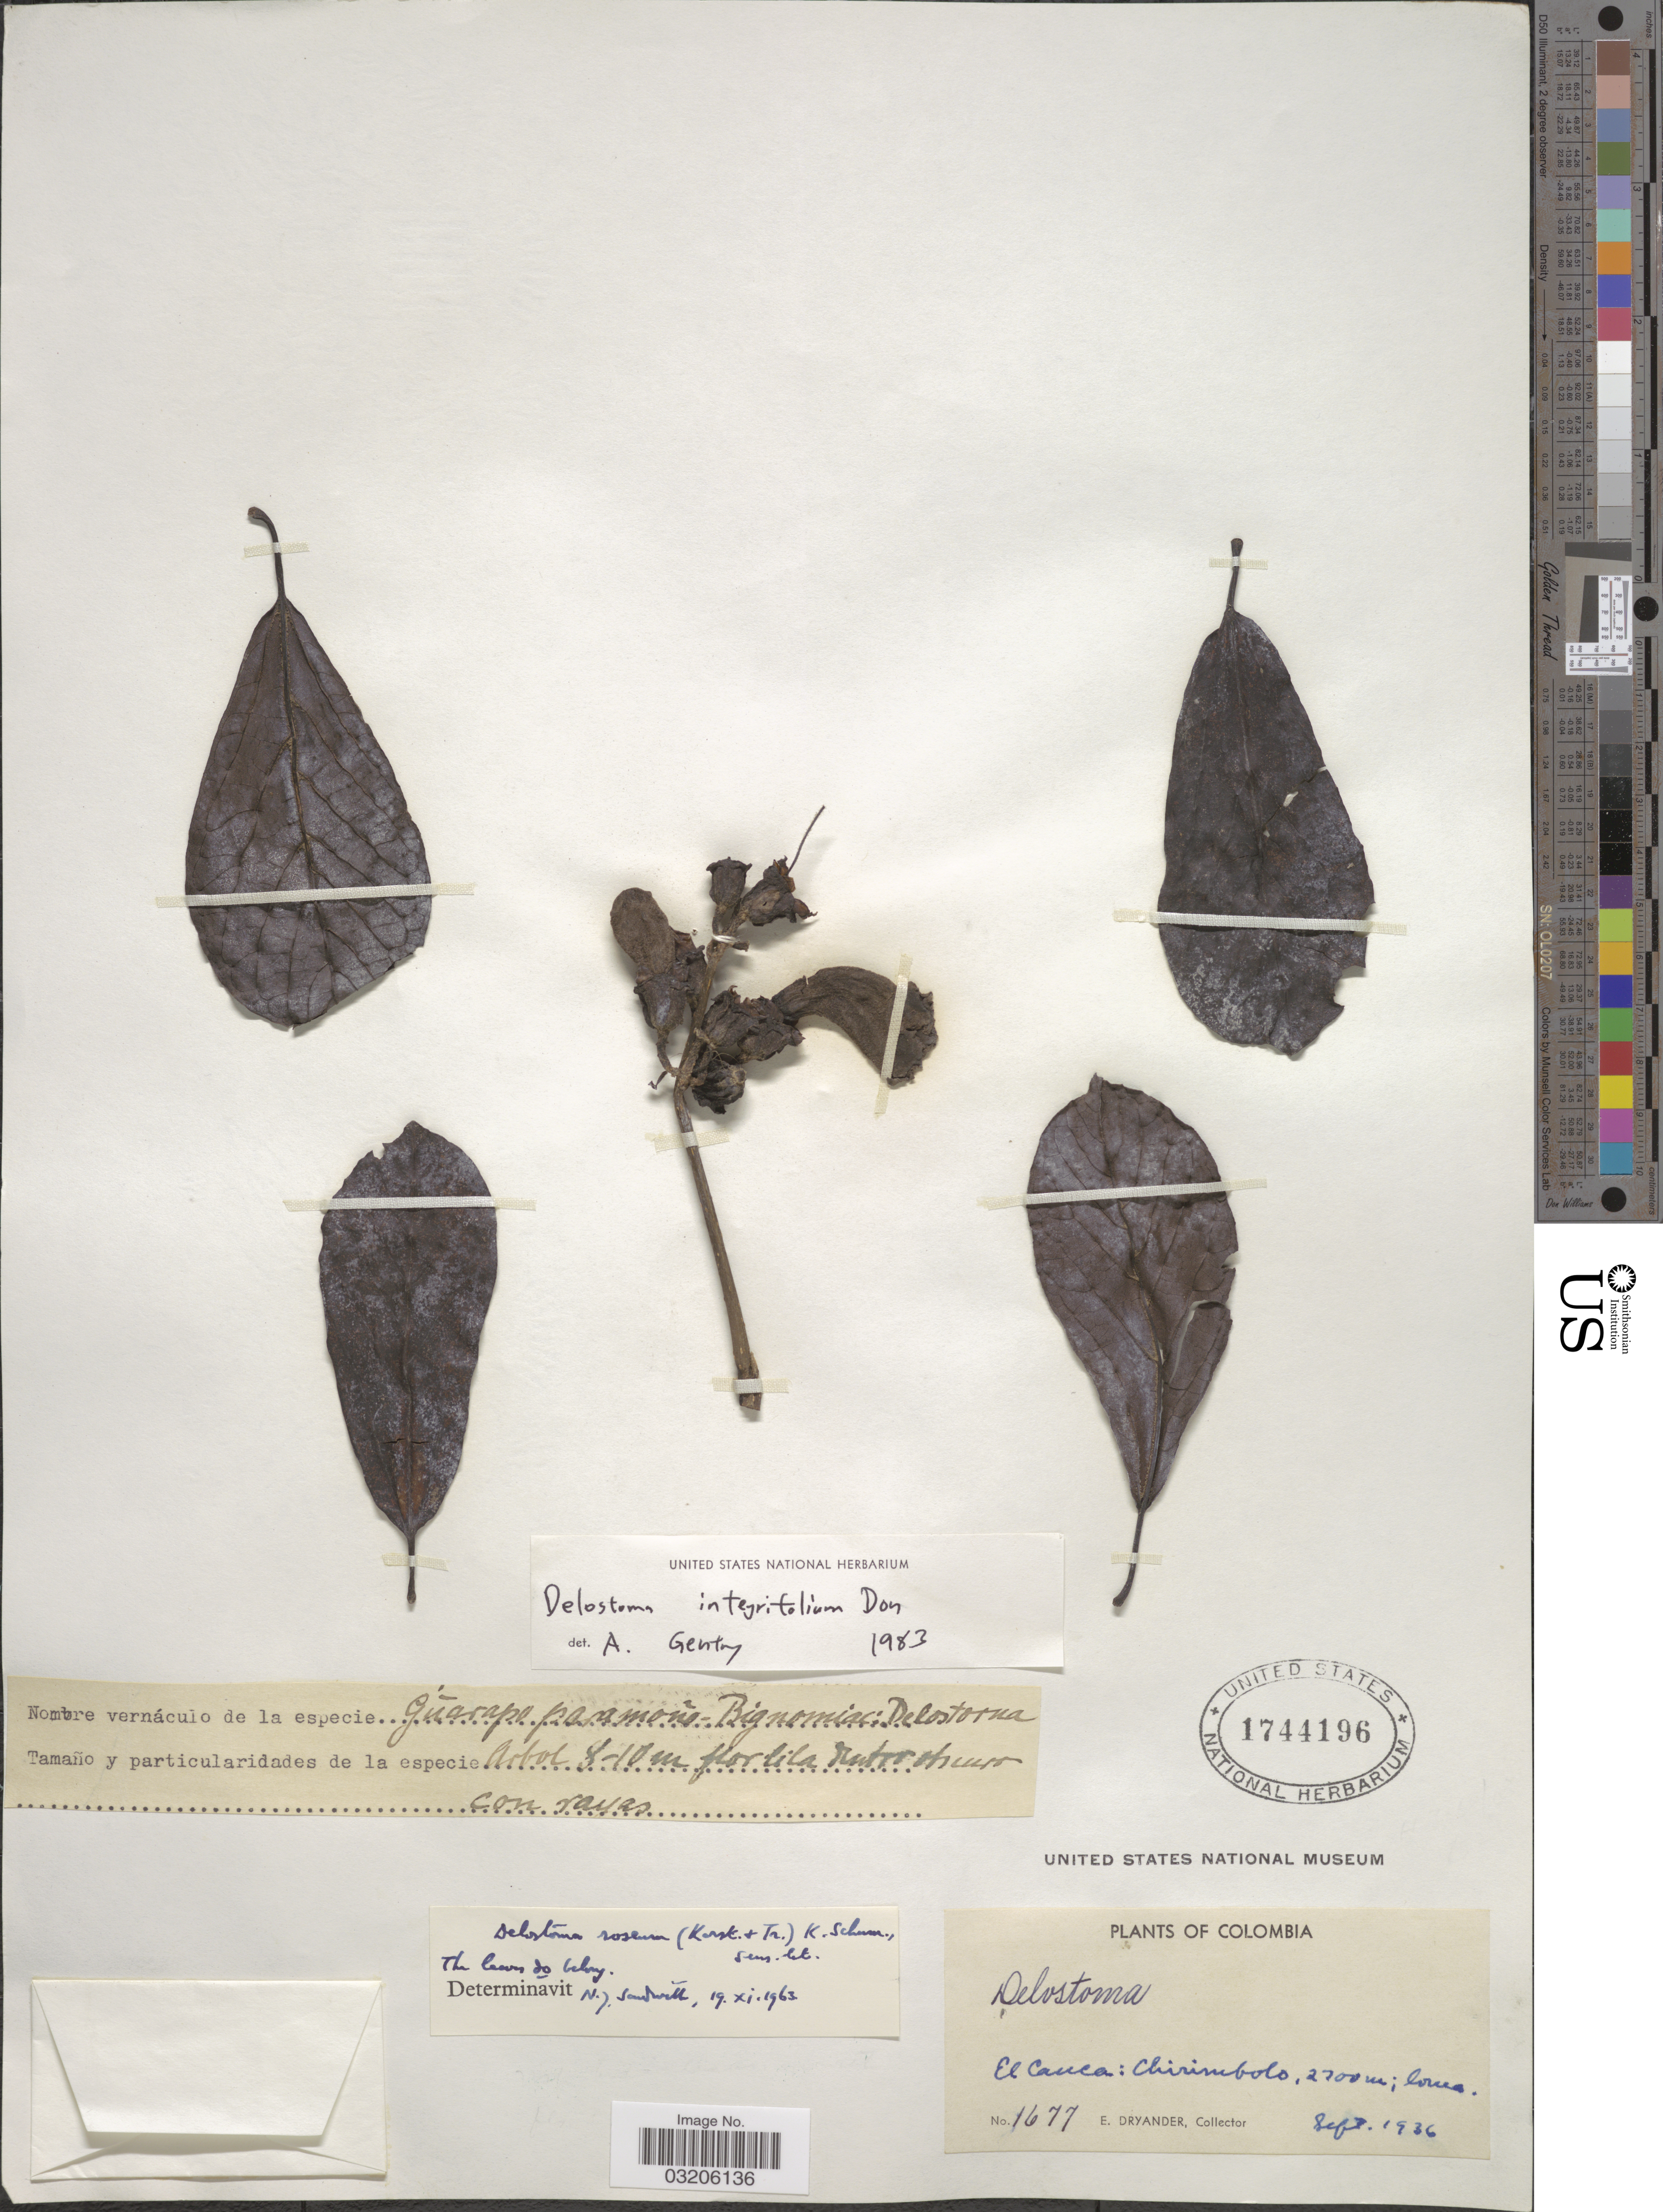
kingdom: Plantae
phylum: Tracheophyta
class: Magnoliopsida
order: Lamiales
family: Bignoniaceae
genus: Delostoma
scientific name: Delostoma integrifolium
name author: D. Don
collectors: E. Dryander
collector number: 1677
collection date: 1936-09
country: Colombia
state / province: Cauca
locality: El Cauca: Chirimbolo.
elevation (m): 2700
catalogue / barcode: US 1744196